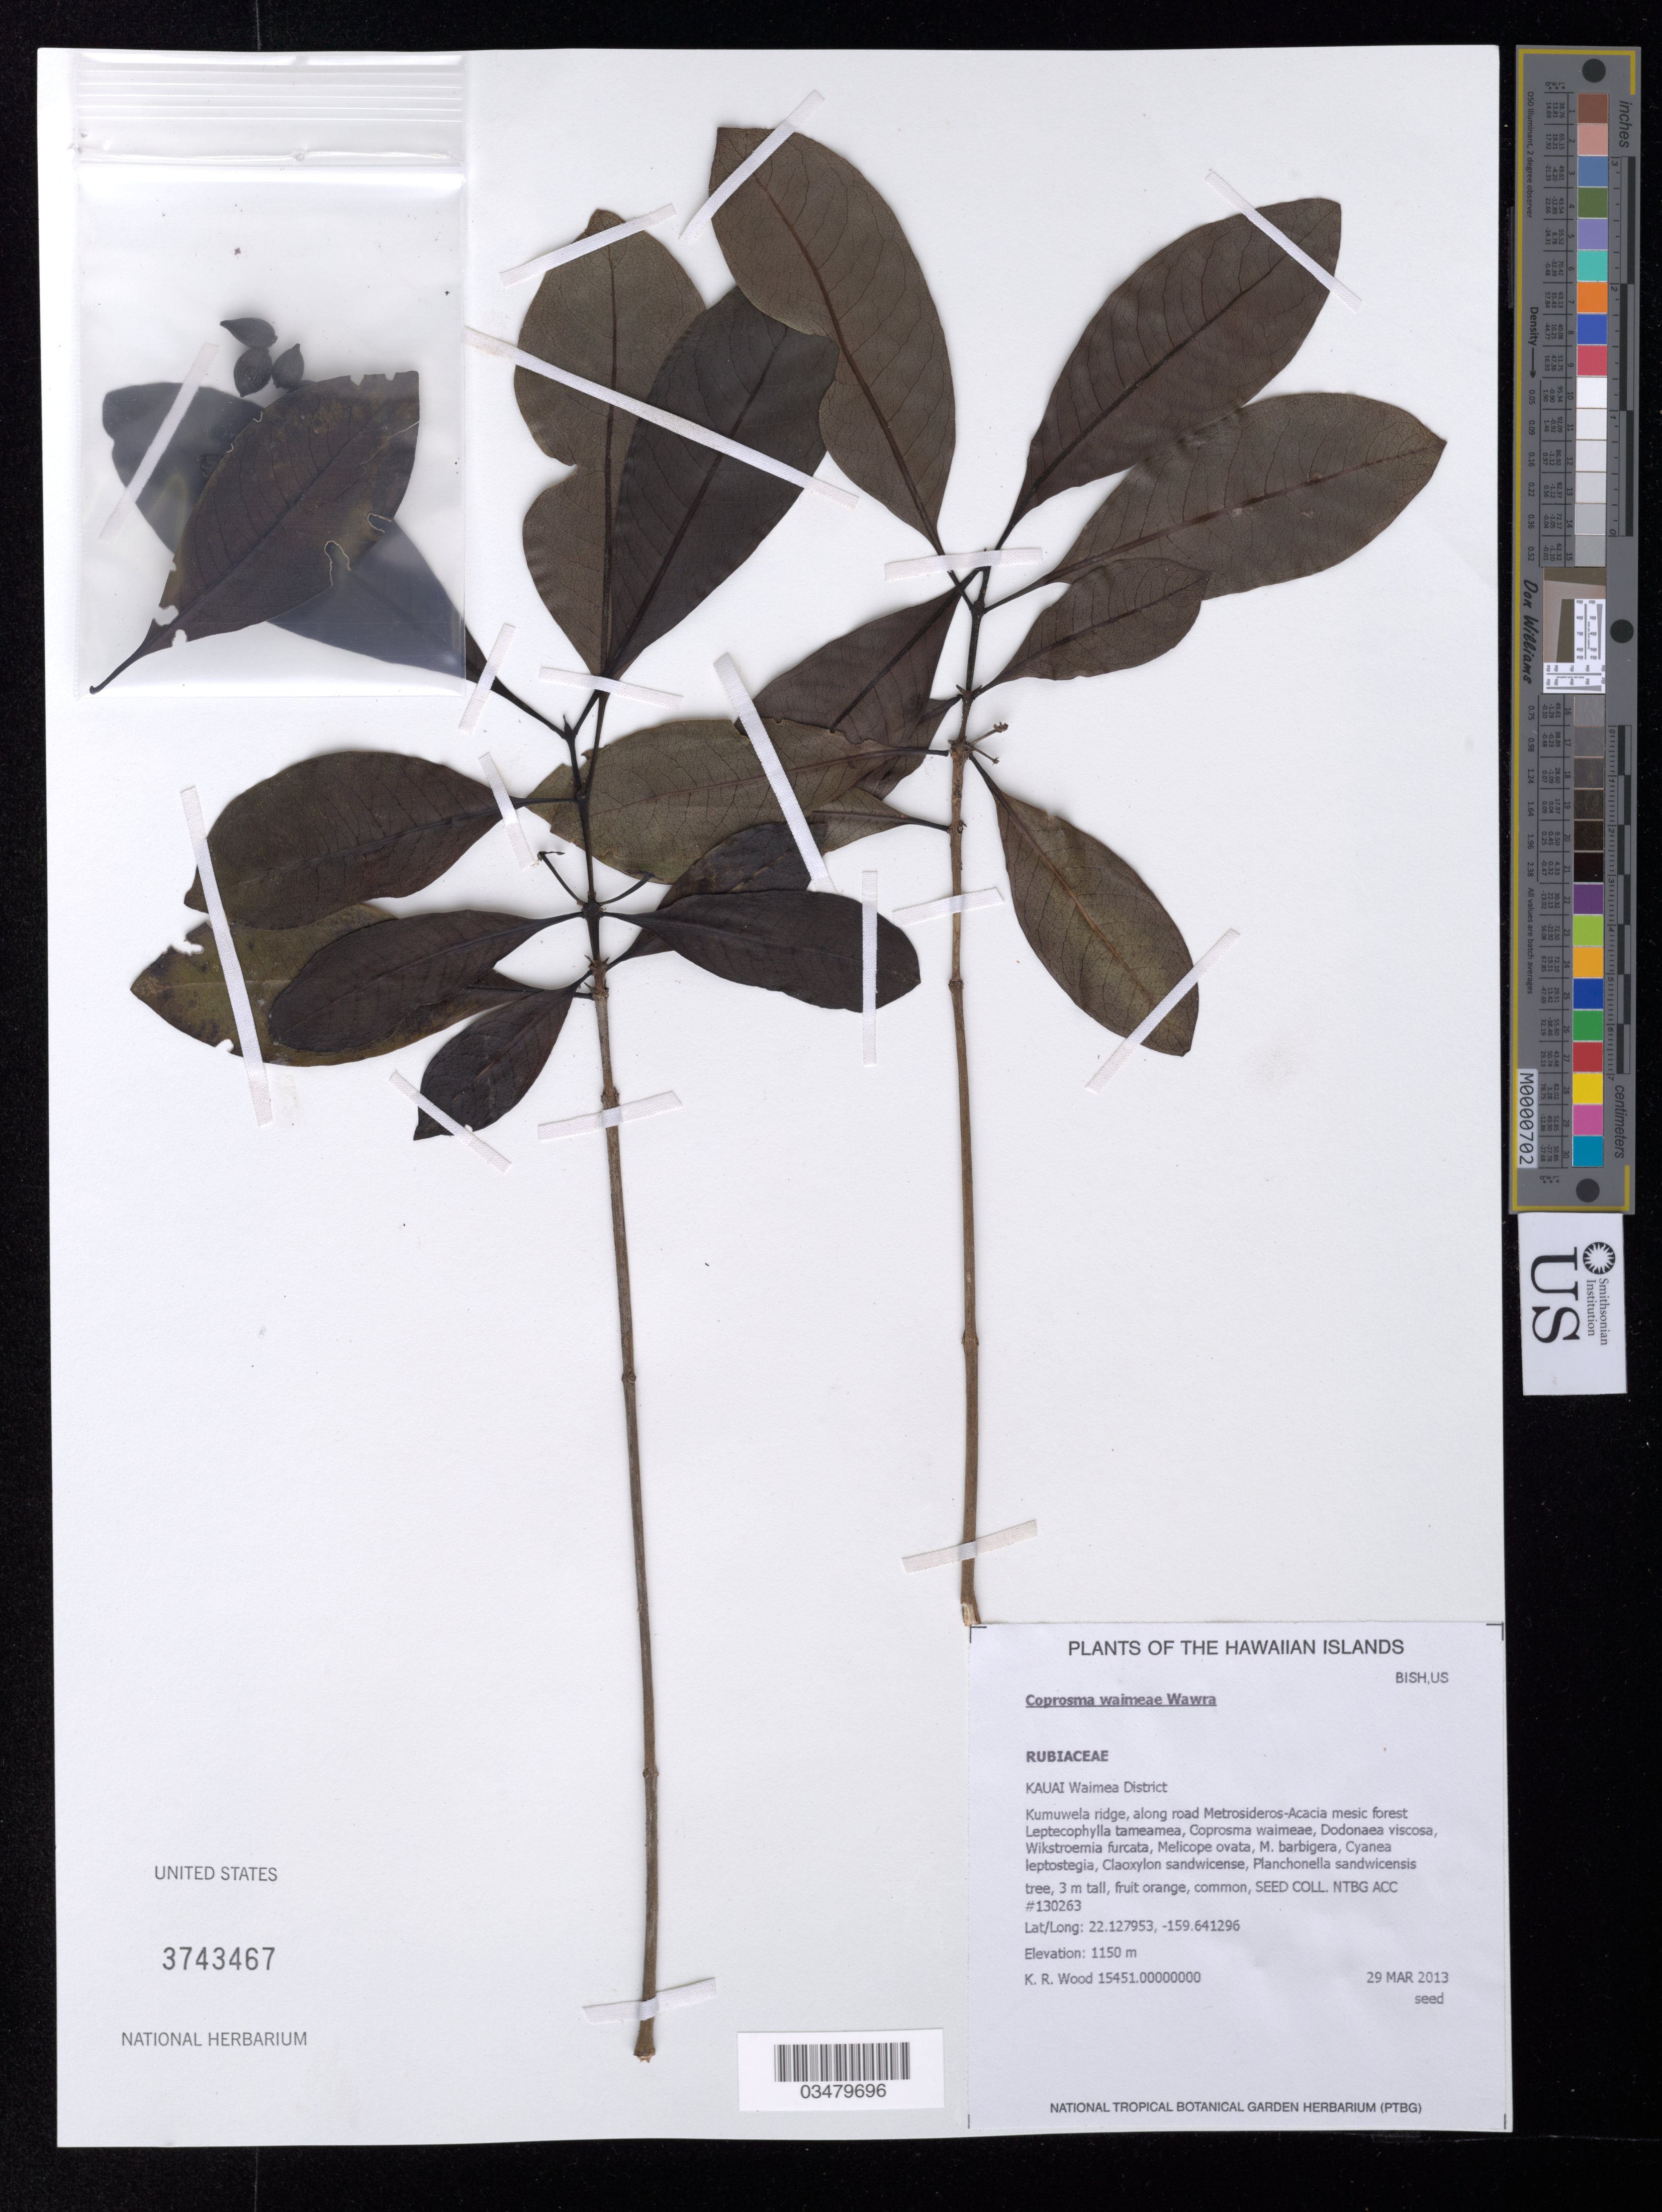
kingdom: Plantae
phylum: Tracheophyta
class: Magnoliopsida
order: Gentianales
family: Rubiaceae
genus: Coprosma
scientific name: Coprosma waimeae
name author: Wawra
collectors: K. R. Wood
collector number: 15451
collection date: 2013-03-29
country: United States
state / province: Hawaii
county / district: Kauai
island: Kauai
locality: Kumuwela ridge, along road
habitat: Mesic forest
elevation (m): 1150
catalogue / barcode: US 3743467